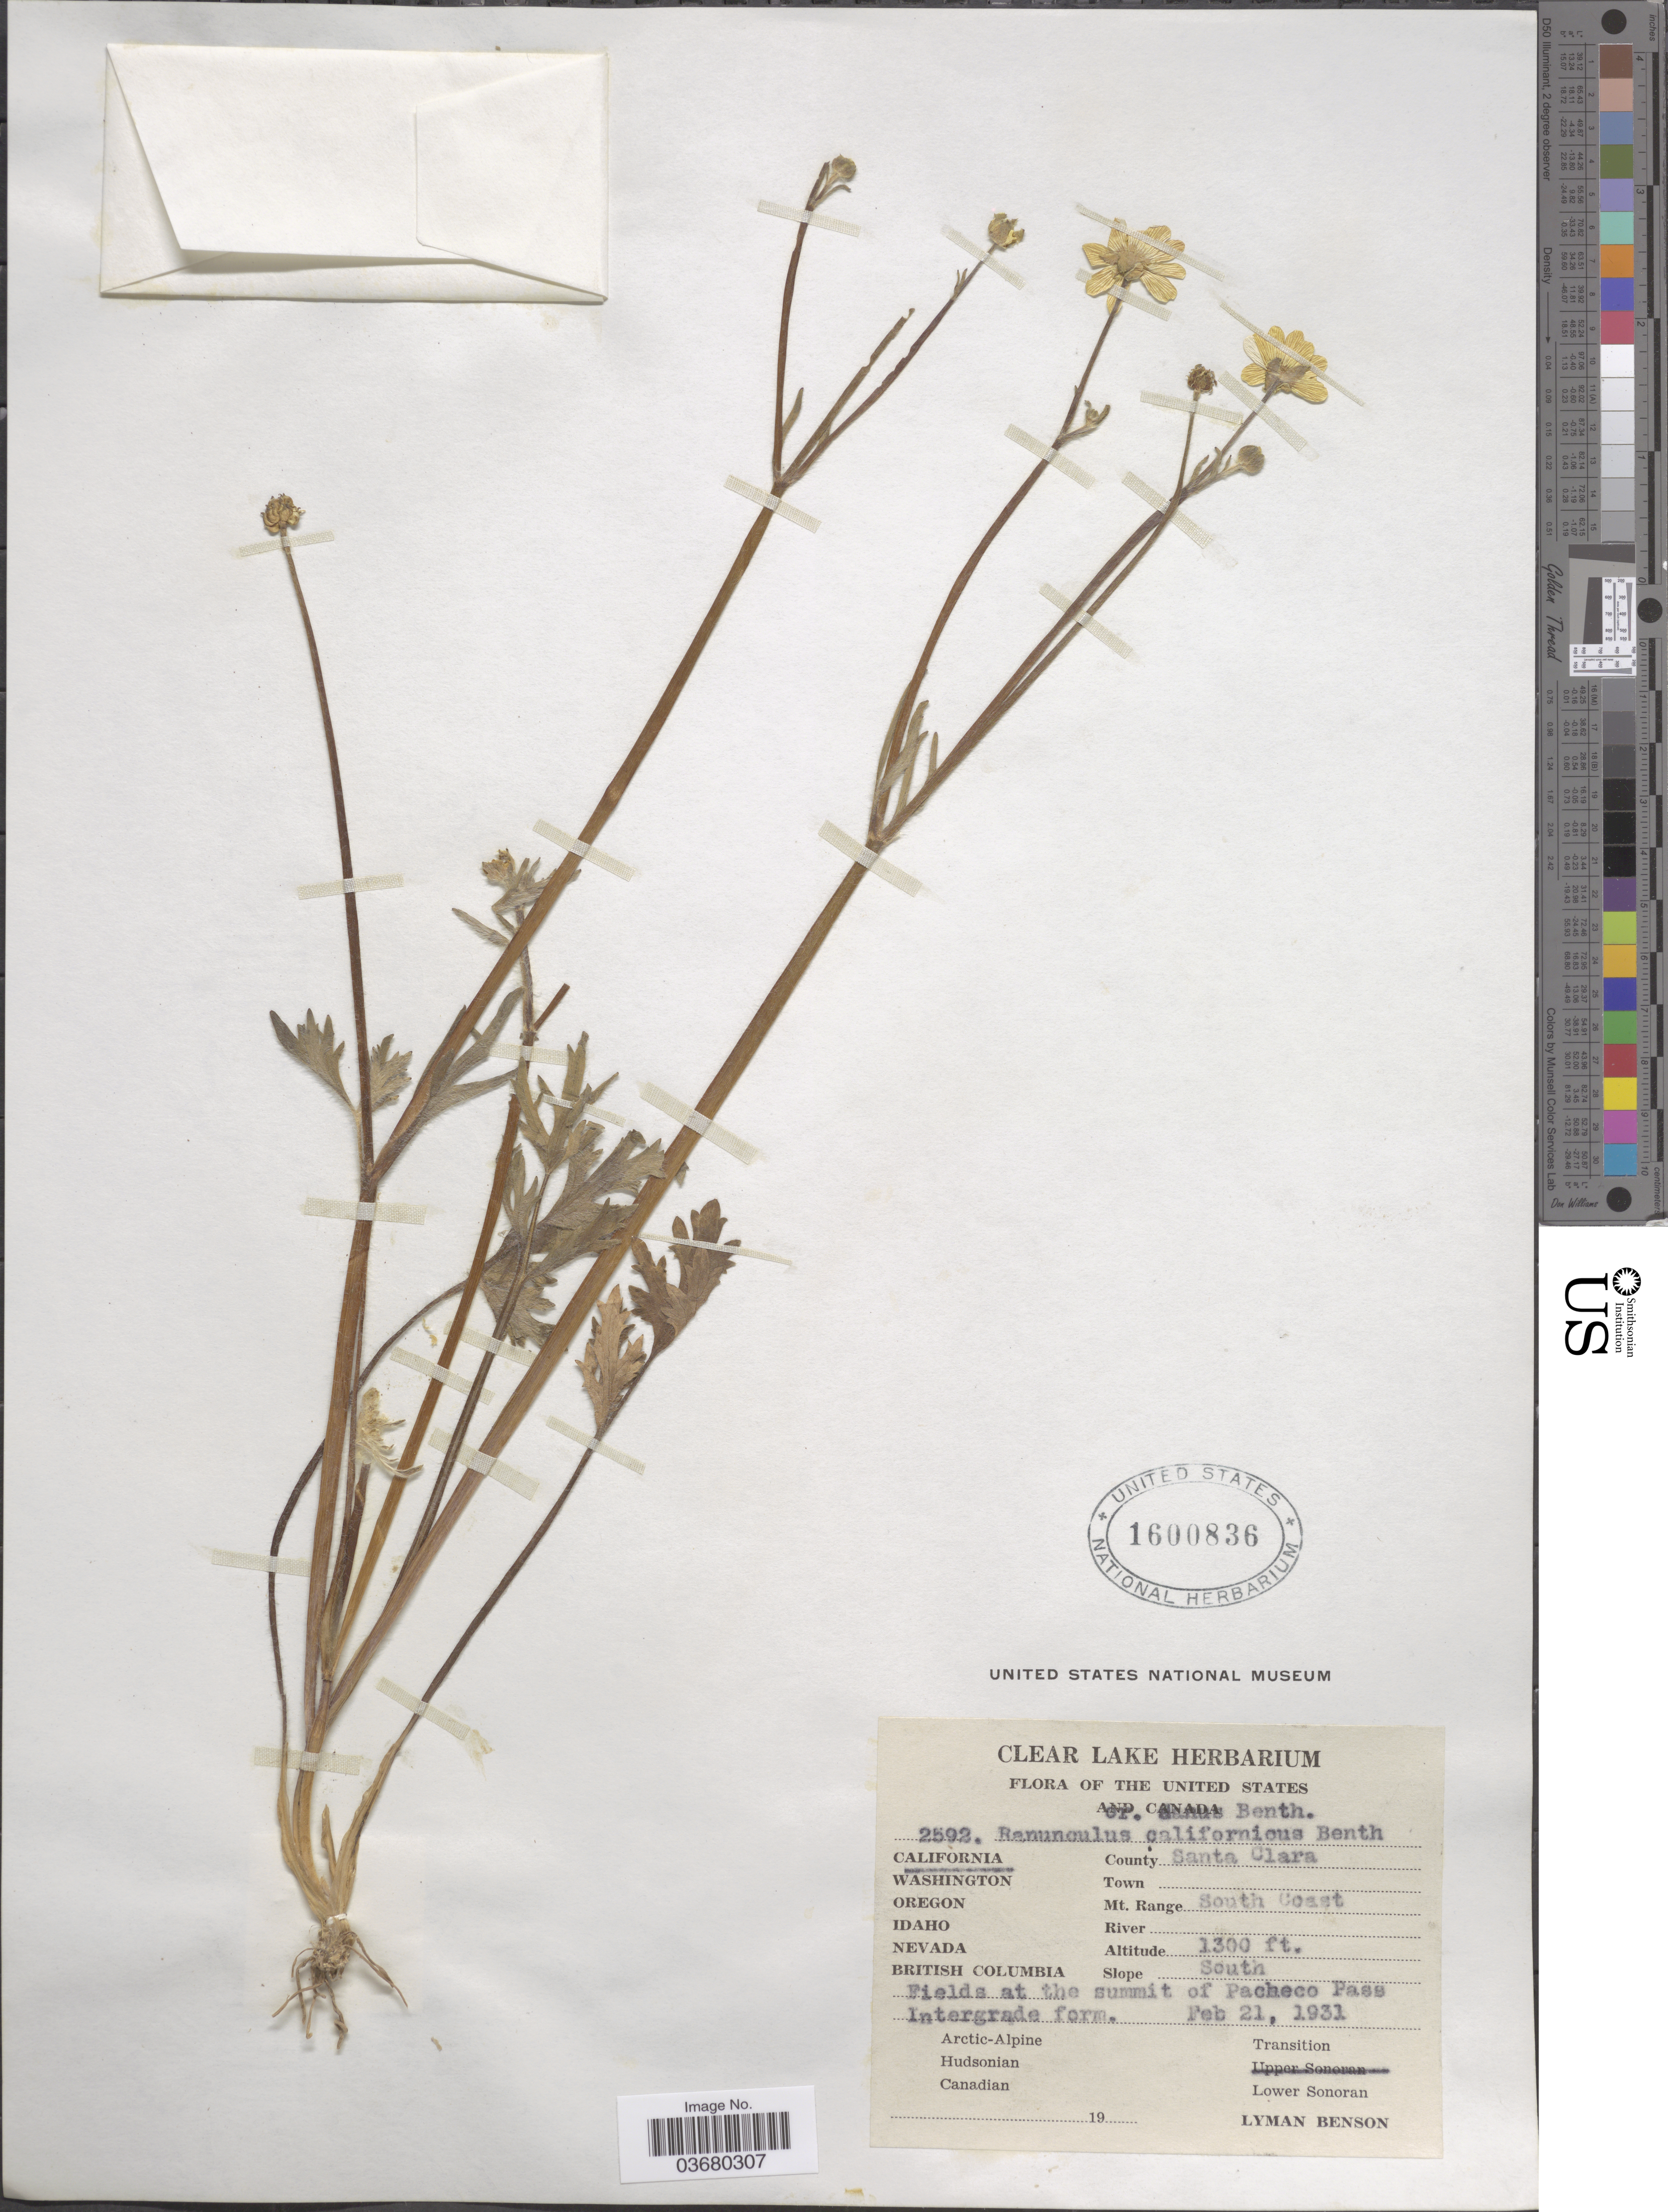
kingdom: Plantae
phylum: Tracheophyta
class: Magnoliopsida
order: Ranunculales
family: Ranunculaceae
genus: Ranunculus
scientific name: Ranunculus californicus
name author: Benth.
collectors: L. D. Benson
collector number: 2592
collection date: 1931-02-21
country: United States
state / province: California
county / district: Santa Clara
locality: County Santa Clara. Mt. Range South Coast. Fields at the summit of Pacheco Pass Intergrade form.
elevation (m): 396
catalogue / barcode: US 1600836